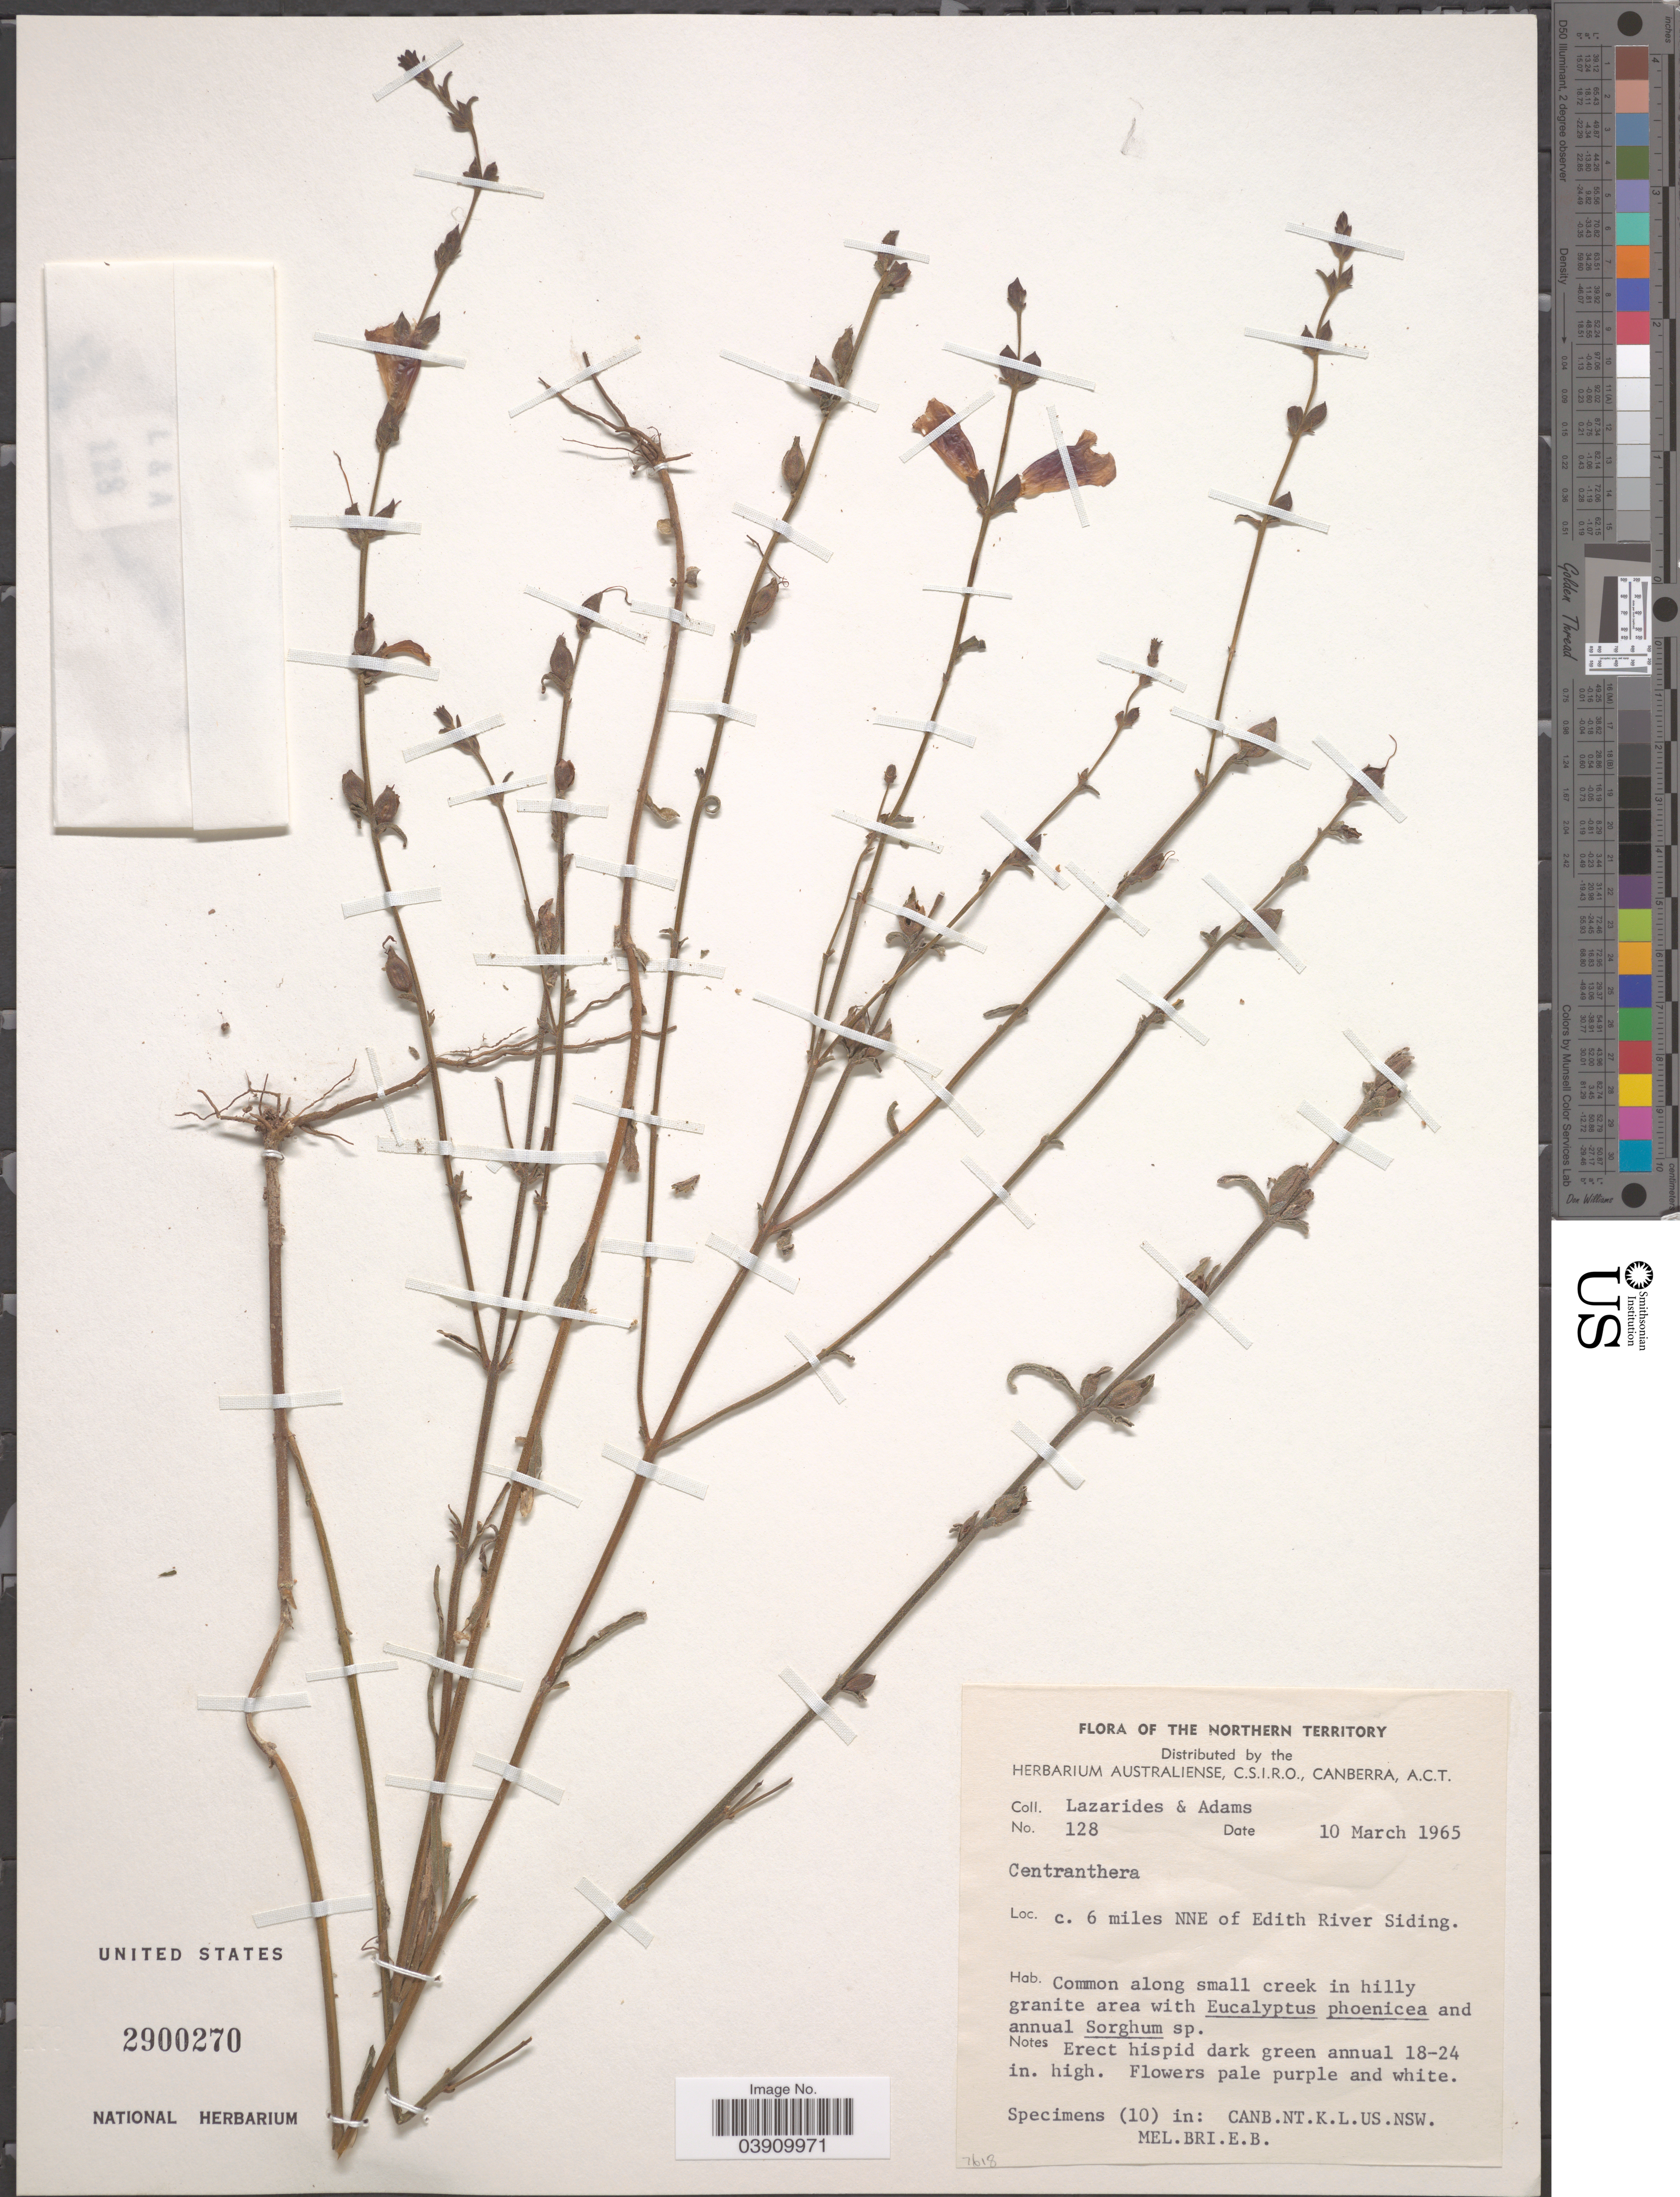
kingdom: Plantae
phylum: Tracheophyta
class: Magnoliopsida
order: Lamiales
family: Orobanchaceae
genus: Razumovia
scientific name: Razumovia sp.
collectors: M. Lazarides & Adams, --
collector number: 128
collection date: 1965-03-10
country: Australia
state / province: Northern Territory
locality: C. 6 miles NNE of Edith River Siding.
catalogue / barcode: US 2900270